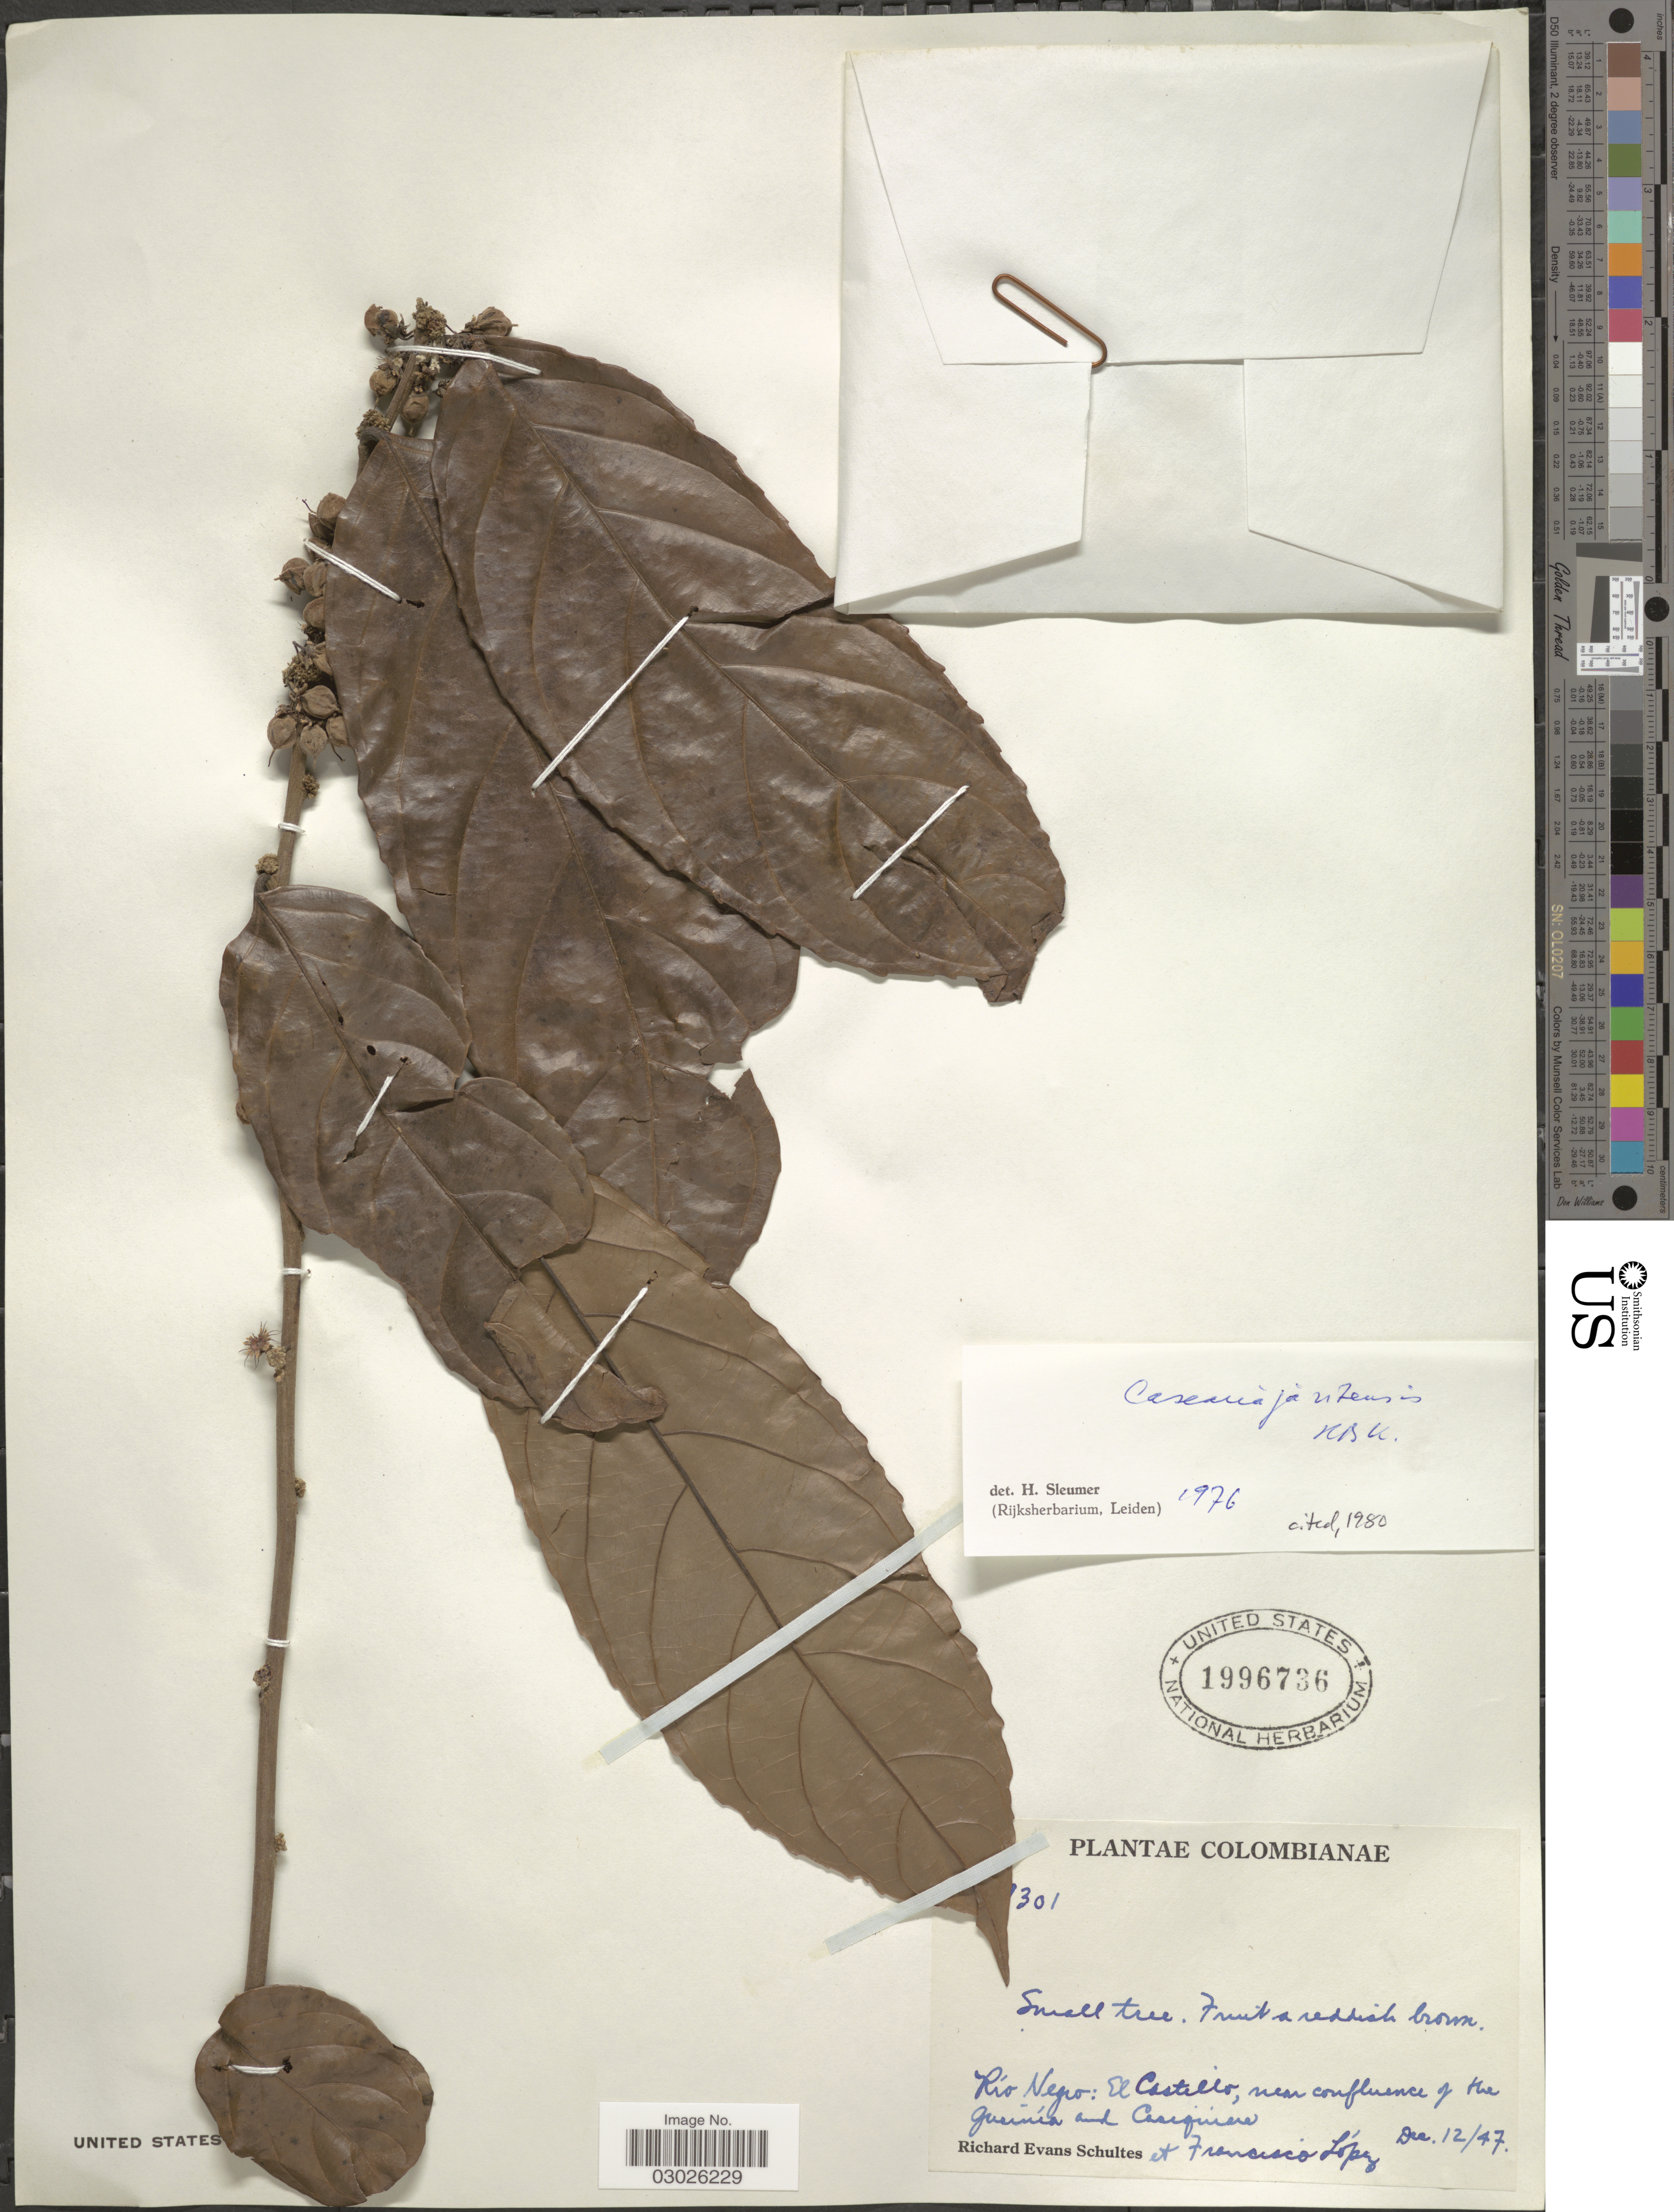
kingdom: Plantae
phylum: Tracheophyta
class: Magnoliopsida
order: Malpighiales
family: Salicaceae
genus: Piparea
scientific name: Piparea multiflora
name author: C.F. Gaertn.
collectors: R. E. Schultes & F. Lopéz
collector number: !301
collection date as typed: Transcribed d/m/y: 12/12/47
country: Colombia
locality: Río Negro: El Castillo, near confluence of the Guainia and Casiquieres.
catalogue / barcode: US 1996736